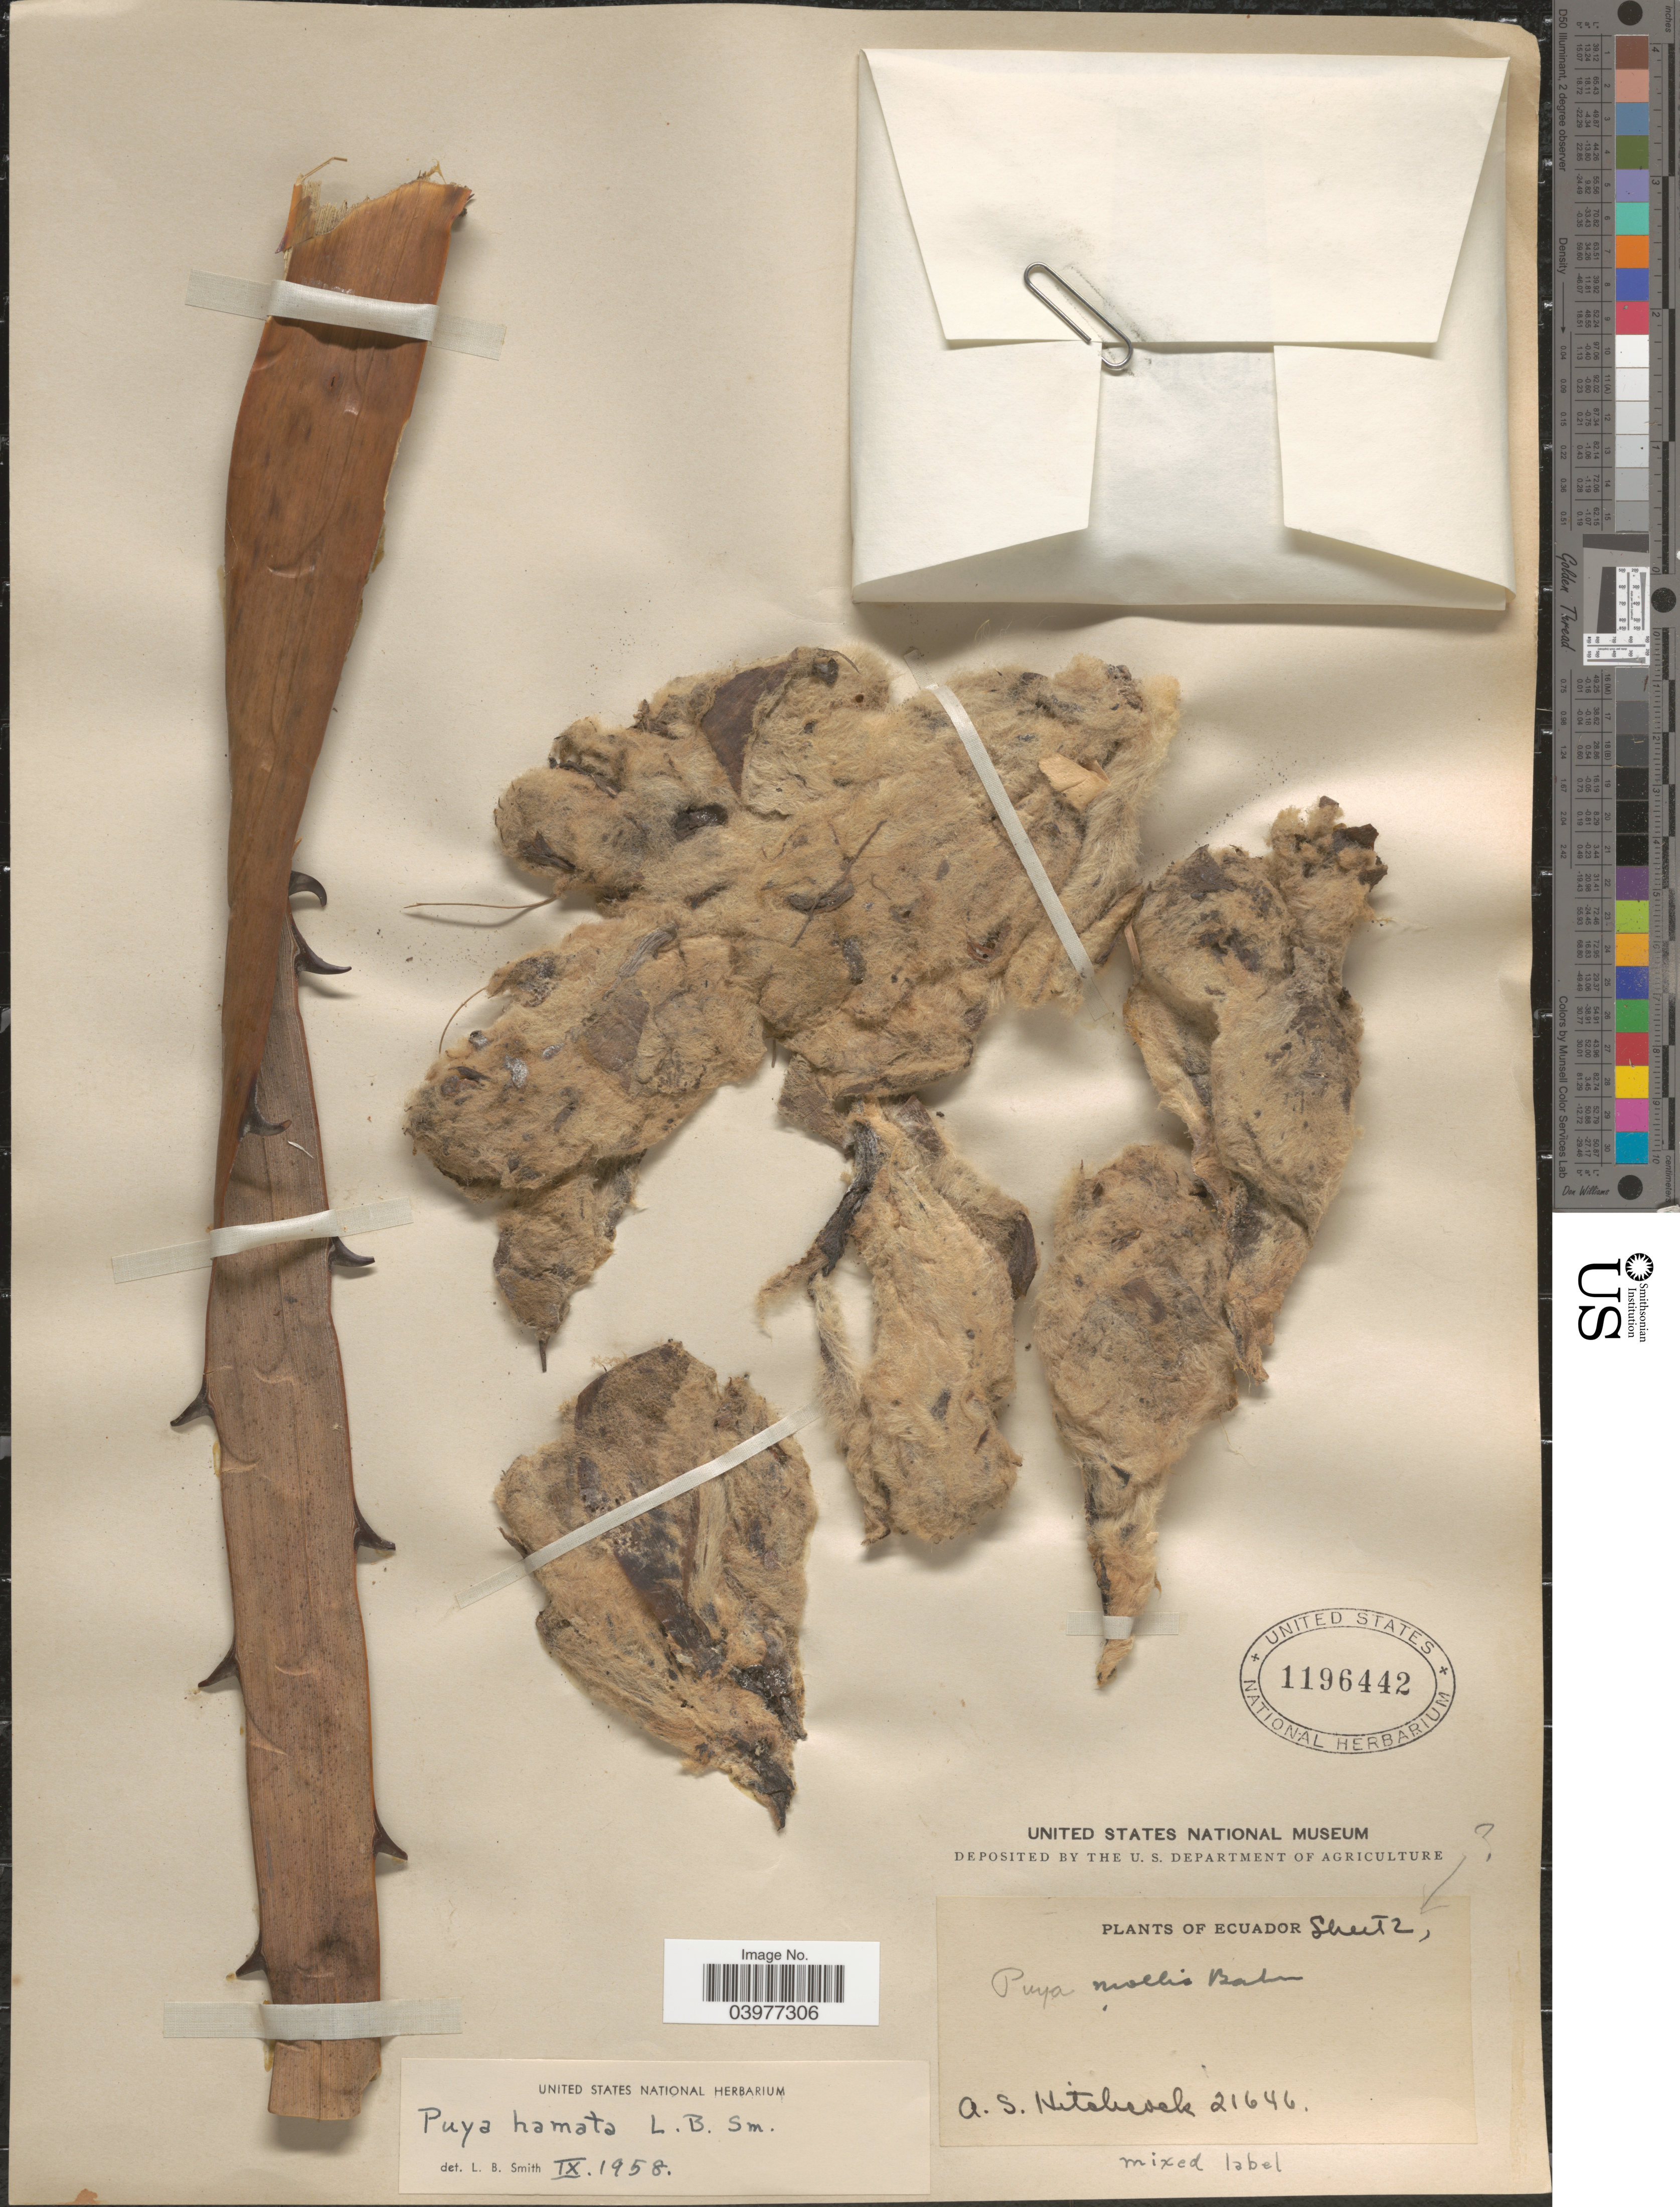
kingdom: Plantae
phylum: Tracheophyta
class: Liliopsida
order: Poales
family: Bromeliaceae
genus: Puya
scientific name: Puya hamata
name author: L.B. Sm.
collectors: A. S. Hitchcock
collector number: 21646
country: Ecuador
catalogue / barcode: US 1196442